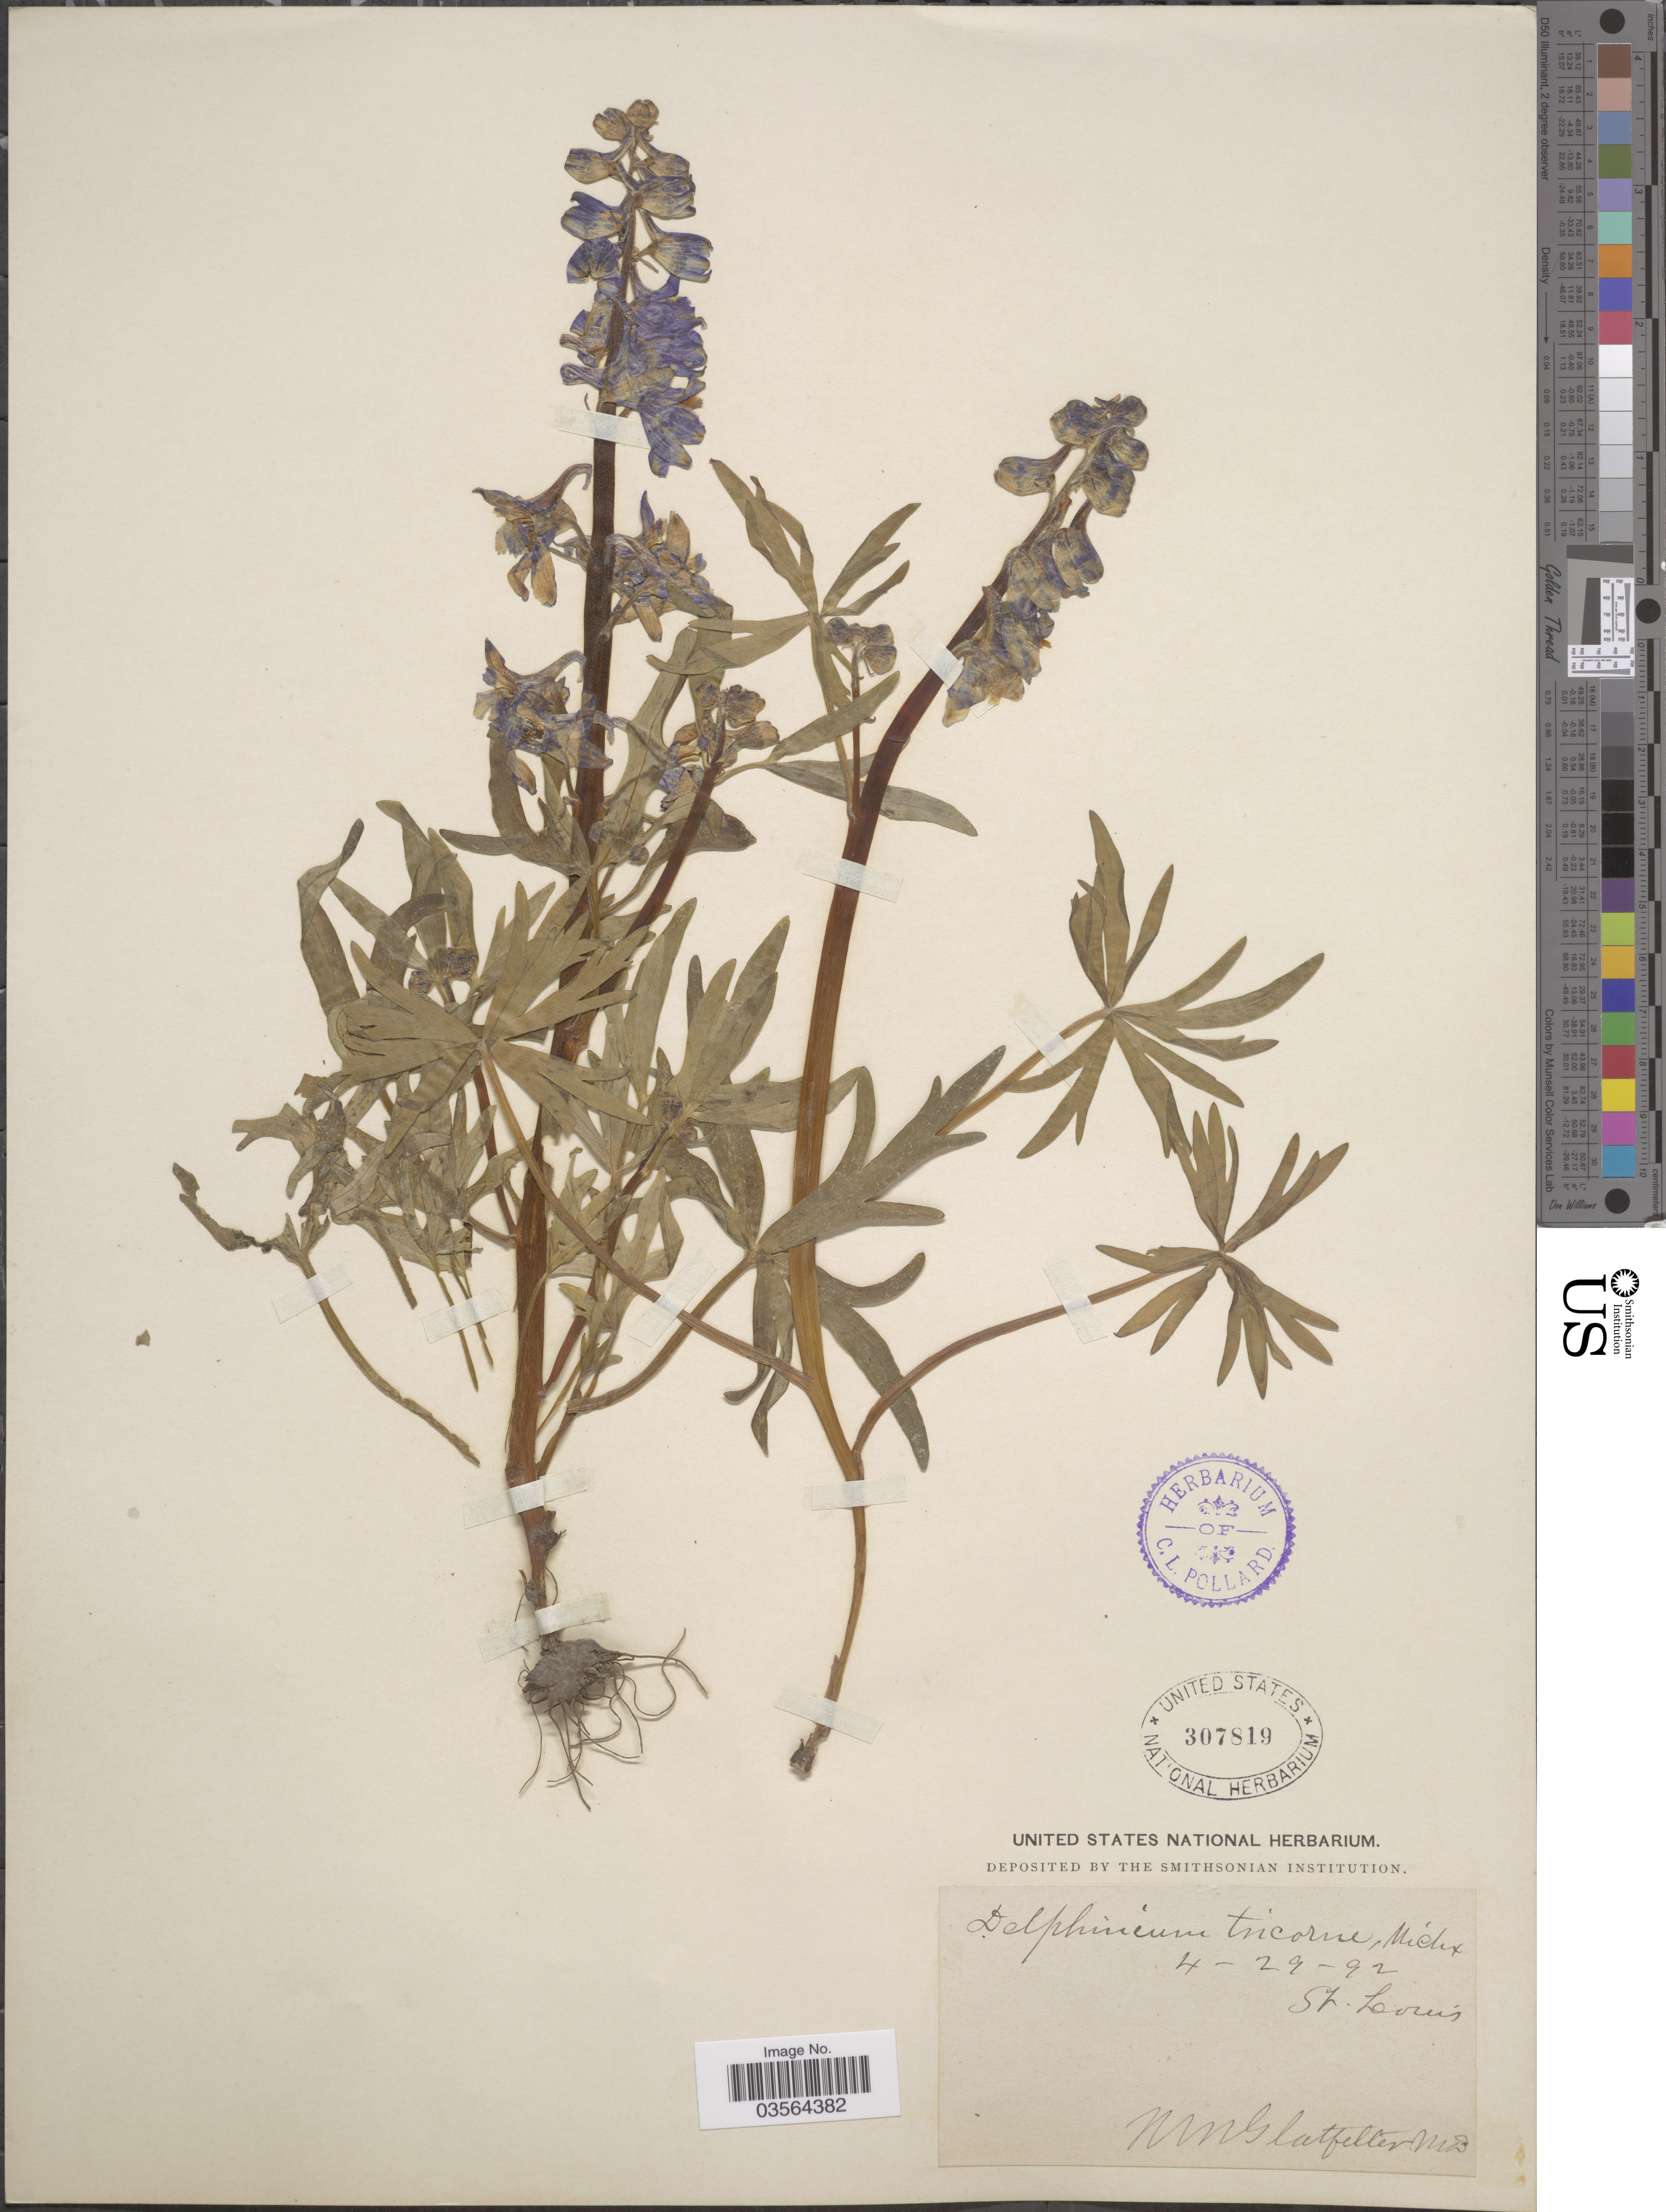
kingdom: Plantae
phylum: Tracheophyta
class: Magnoliopsida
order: Ranunculales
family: Ranunculaceae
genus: Delphinium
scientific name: Delphinium tricorne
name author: Michx.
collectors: N. M. Glatfelter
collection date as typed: Transcribed d/m/y: 29/4/92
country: United States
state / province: Missouri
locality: St. Louis.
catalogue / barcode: US 307819